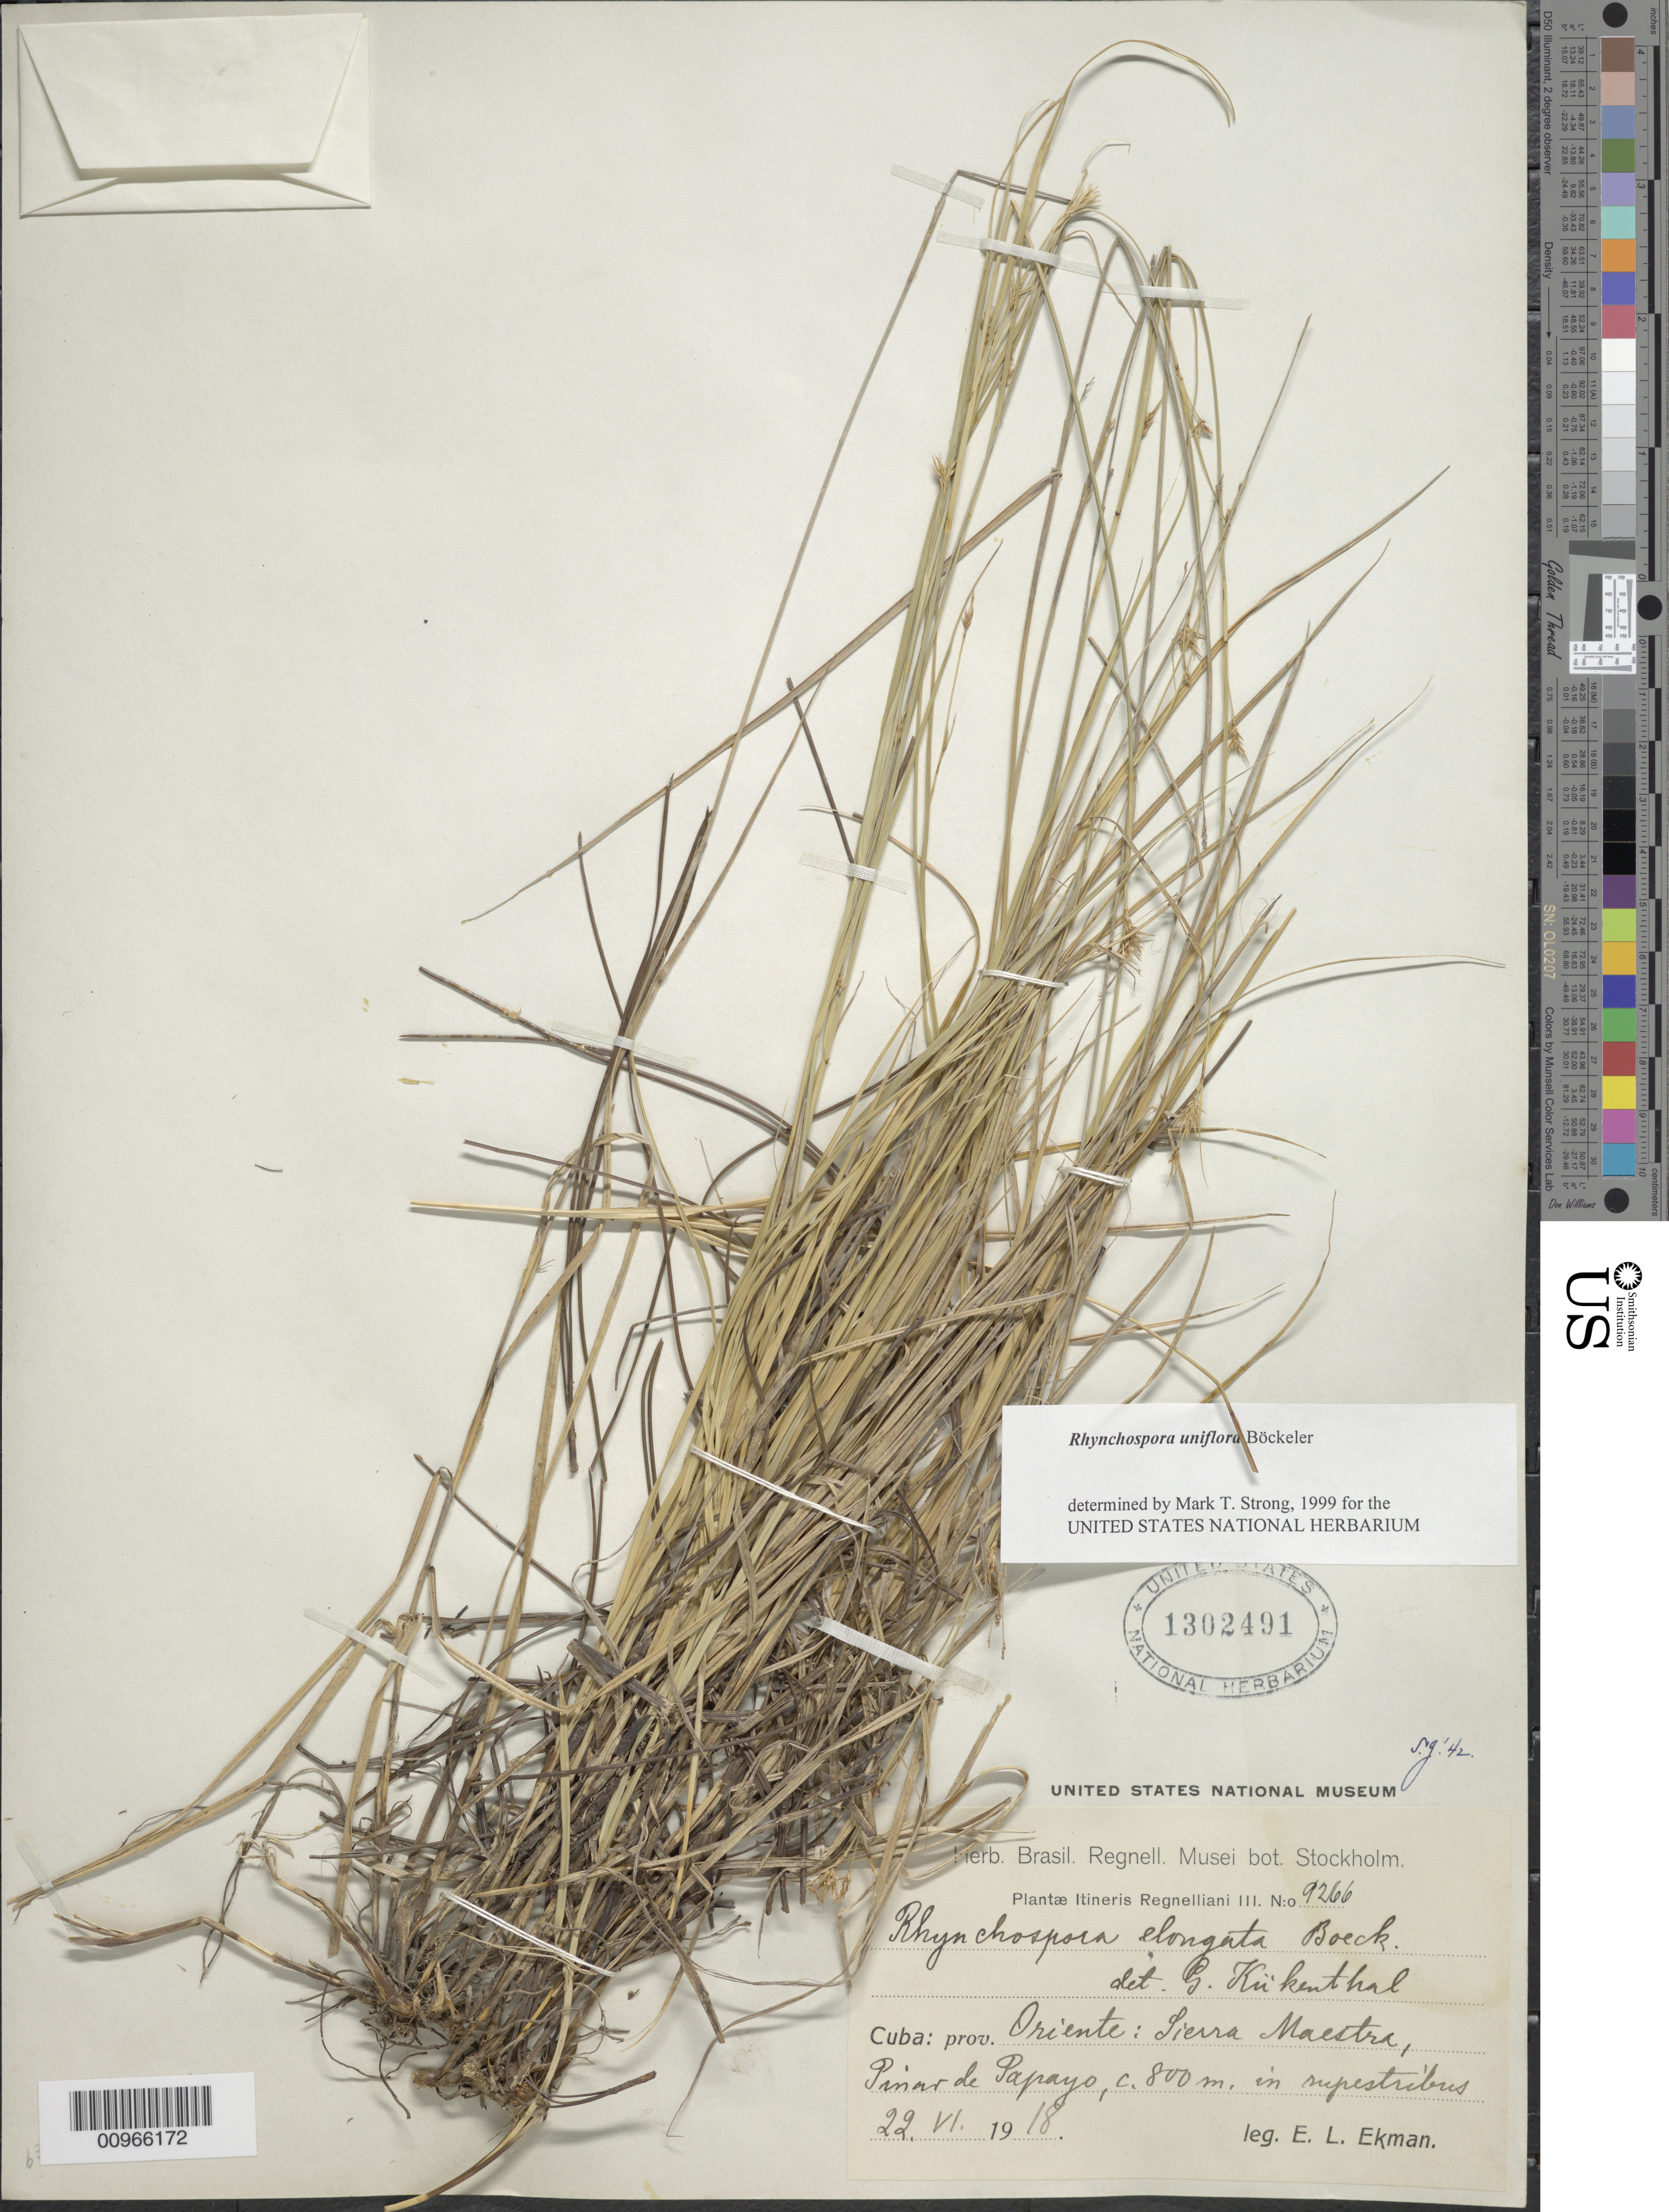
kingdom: Plantae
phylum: Tracheophyta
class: Liliopsida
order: Poales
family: Cyperaceae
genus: Rhynchospora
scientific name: Rhynchospora uniflora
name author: Boeckeler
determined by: Strong, M. T., (US), Smithsonian Institution - National Museum of Natural History (UNITED STATES)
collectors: E. L. Ekman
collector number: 9266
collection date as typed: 22 Jun 1918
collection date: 1918-06-22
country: Cuba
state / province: Oriente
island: Cuba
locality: Sierra Maestra, Pinar de Papayo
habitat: In supestribus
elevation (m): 800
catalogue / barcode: US 1302491